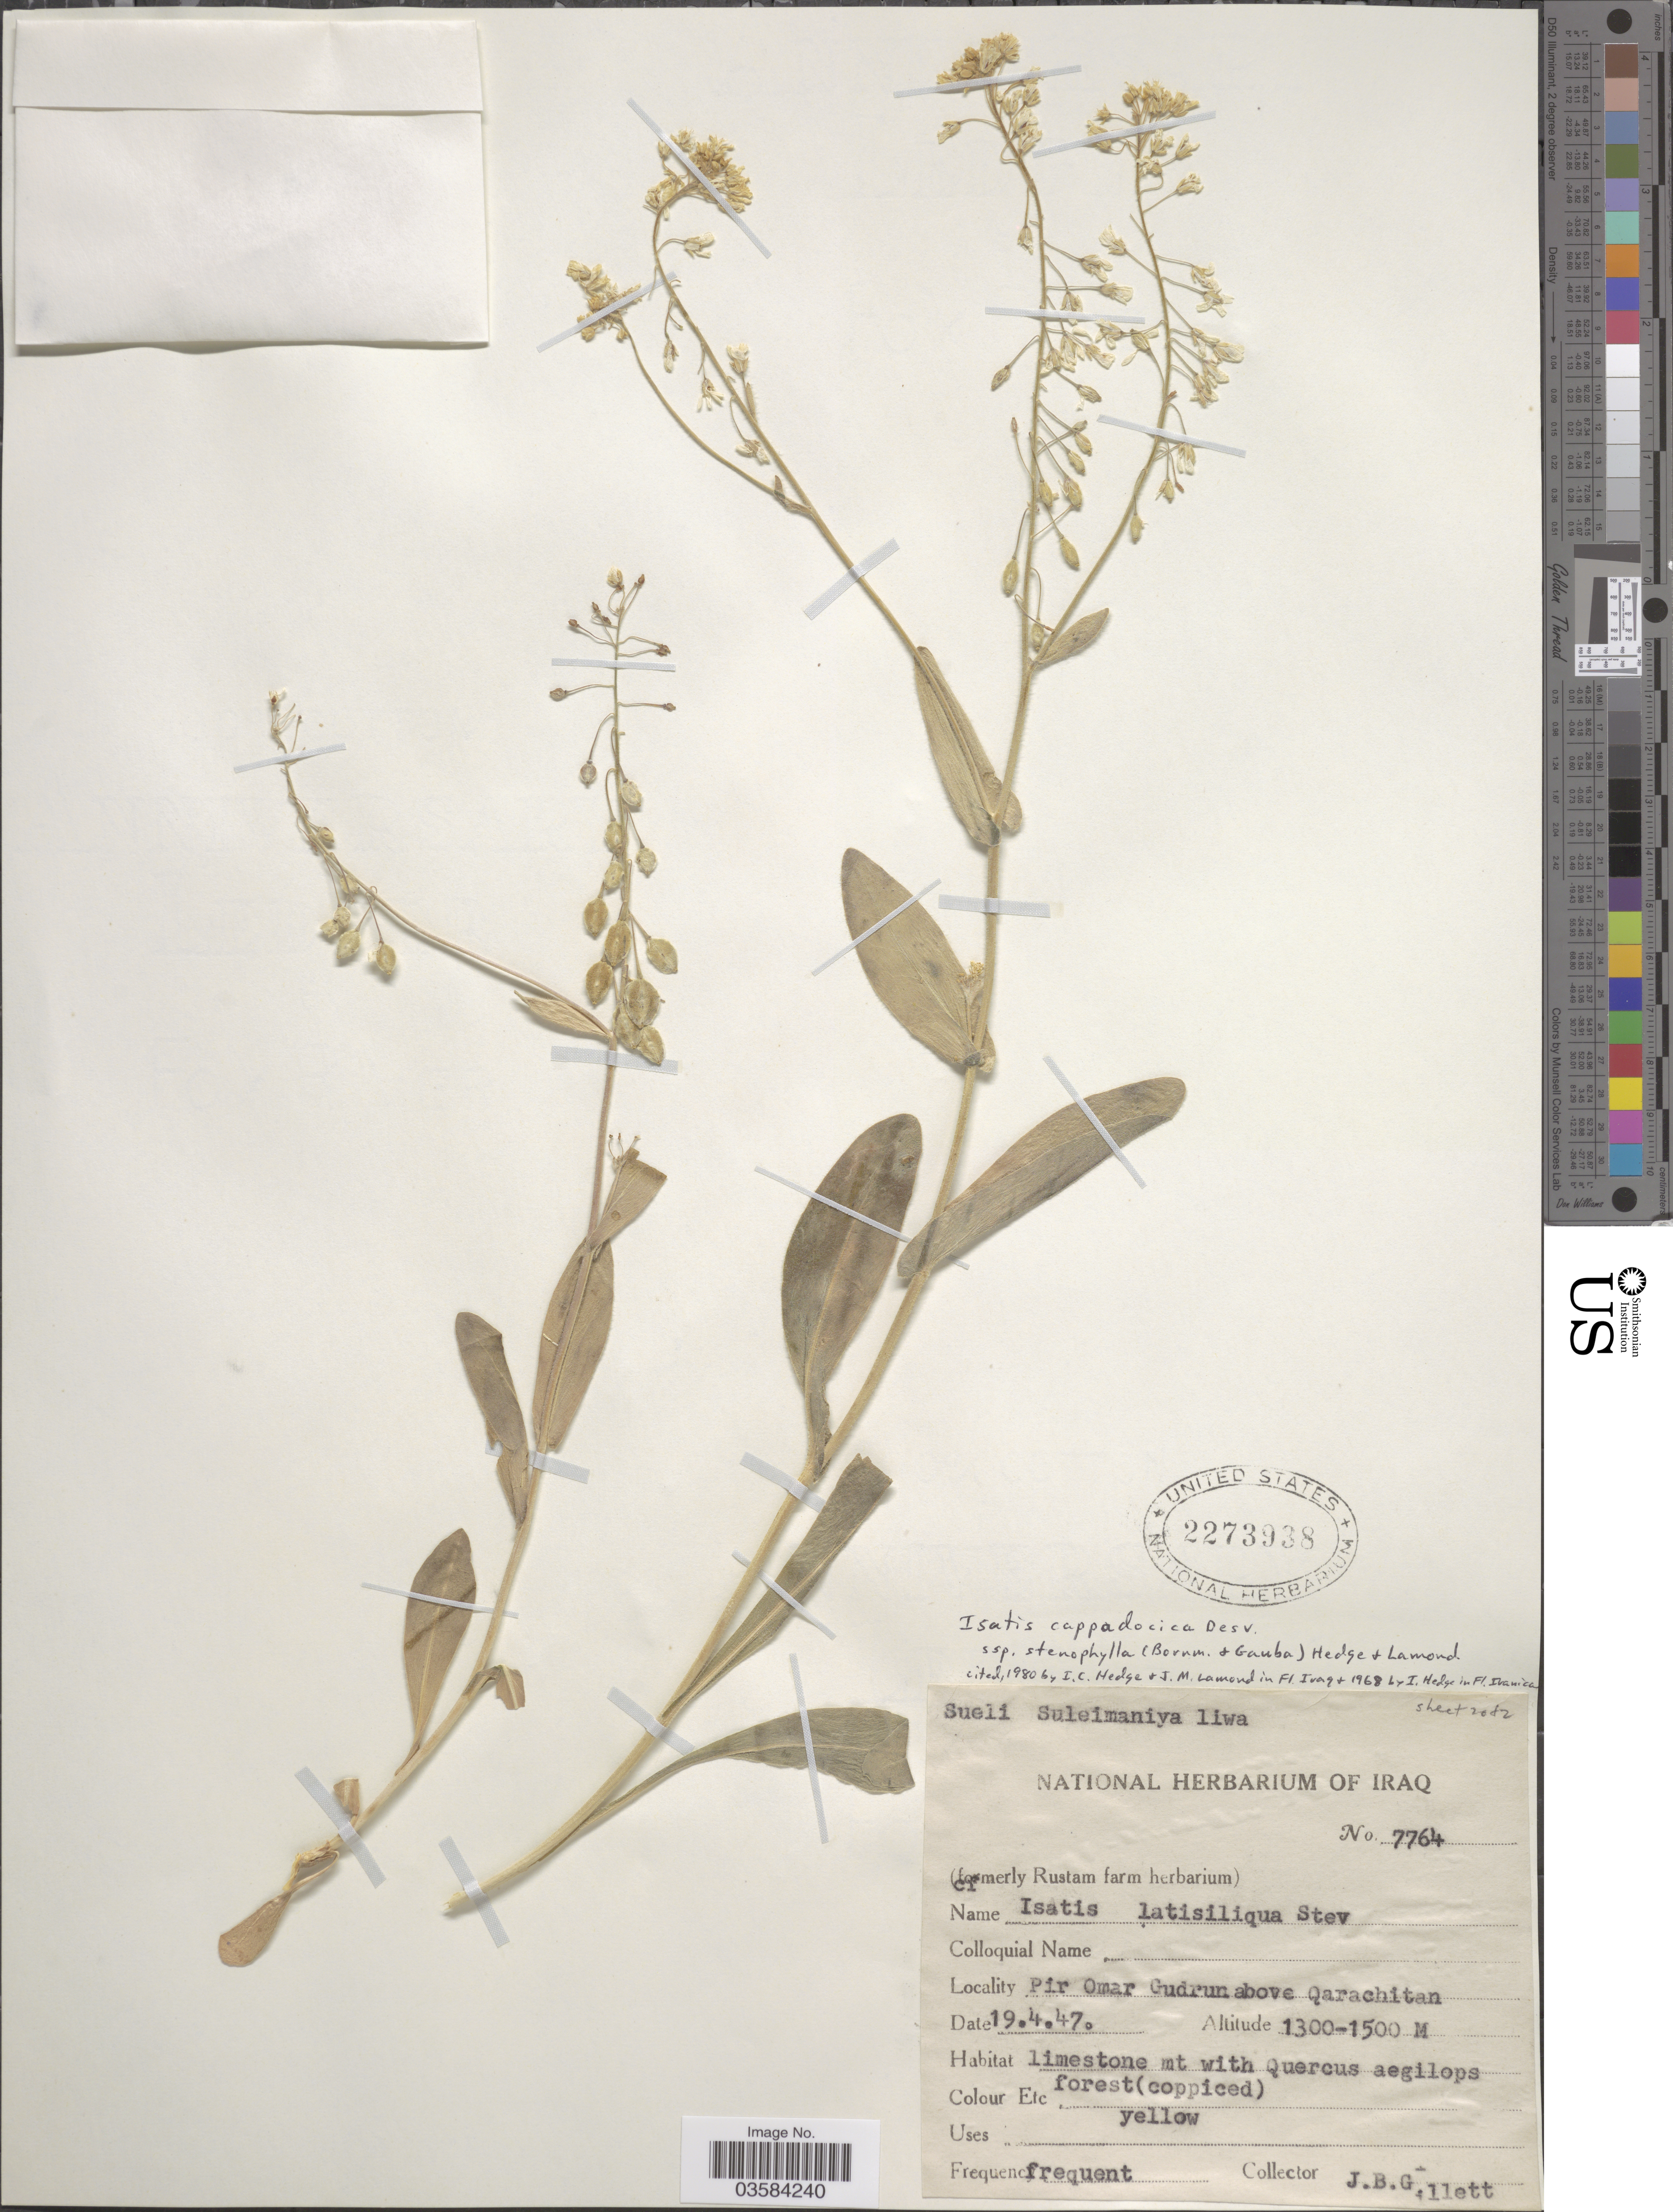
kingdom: Plantae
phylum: Tracheophyta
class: Magnoliopsida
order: Brassicales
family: Brassicaceae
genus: Isatis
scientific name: Isatis cappadocica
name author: Desv.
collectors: J. B. Gillett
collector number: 7764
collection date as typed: Transcribed d/m/y: 19/4/47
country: Iraq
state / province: As Sulaymānīyah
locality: Sueli Suleimaniya liwa. Pir Omar Gudrun above Qarachitan.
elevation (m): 1300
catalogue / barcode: US 2273938